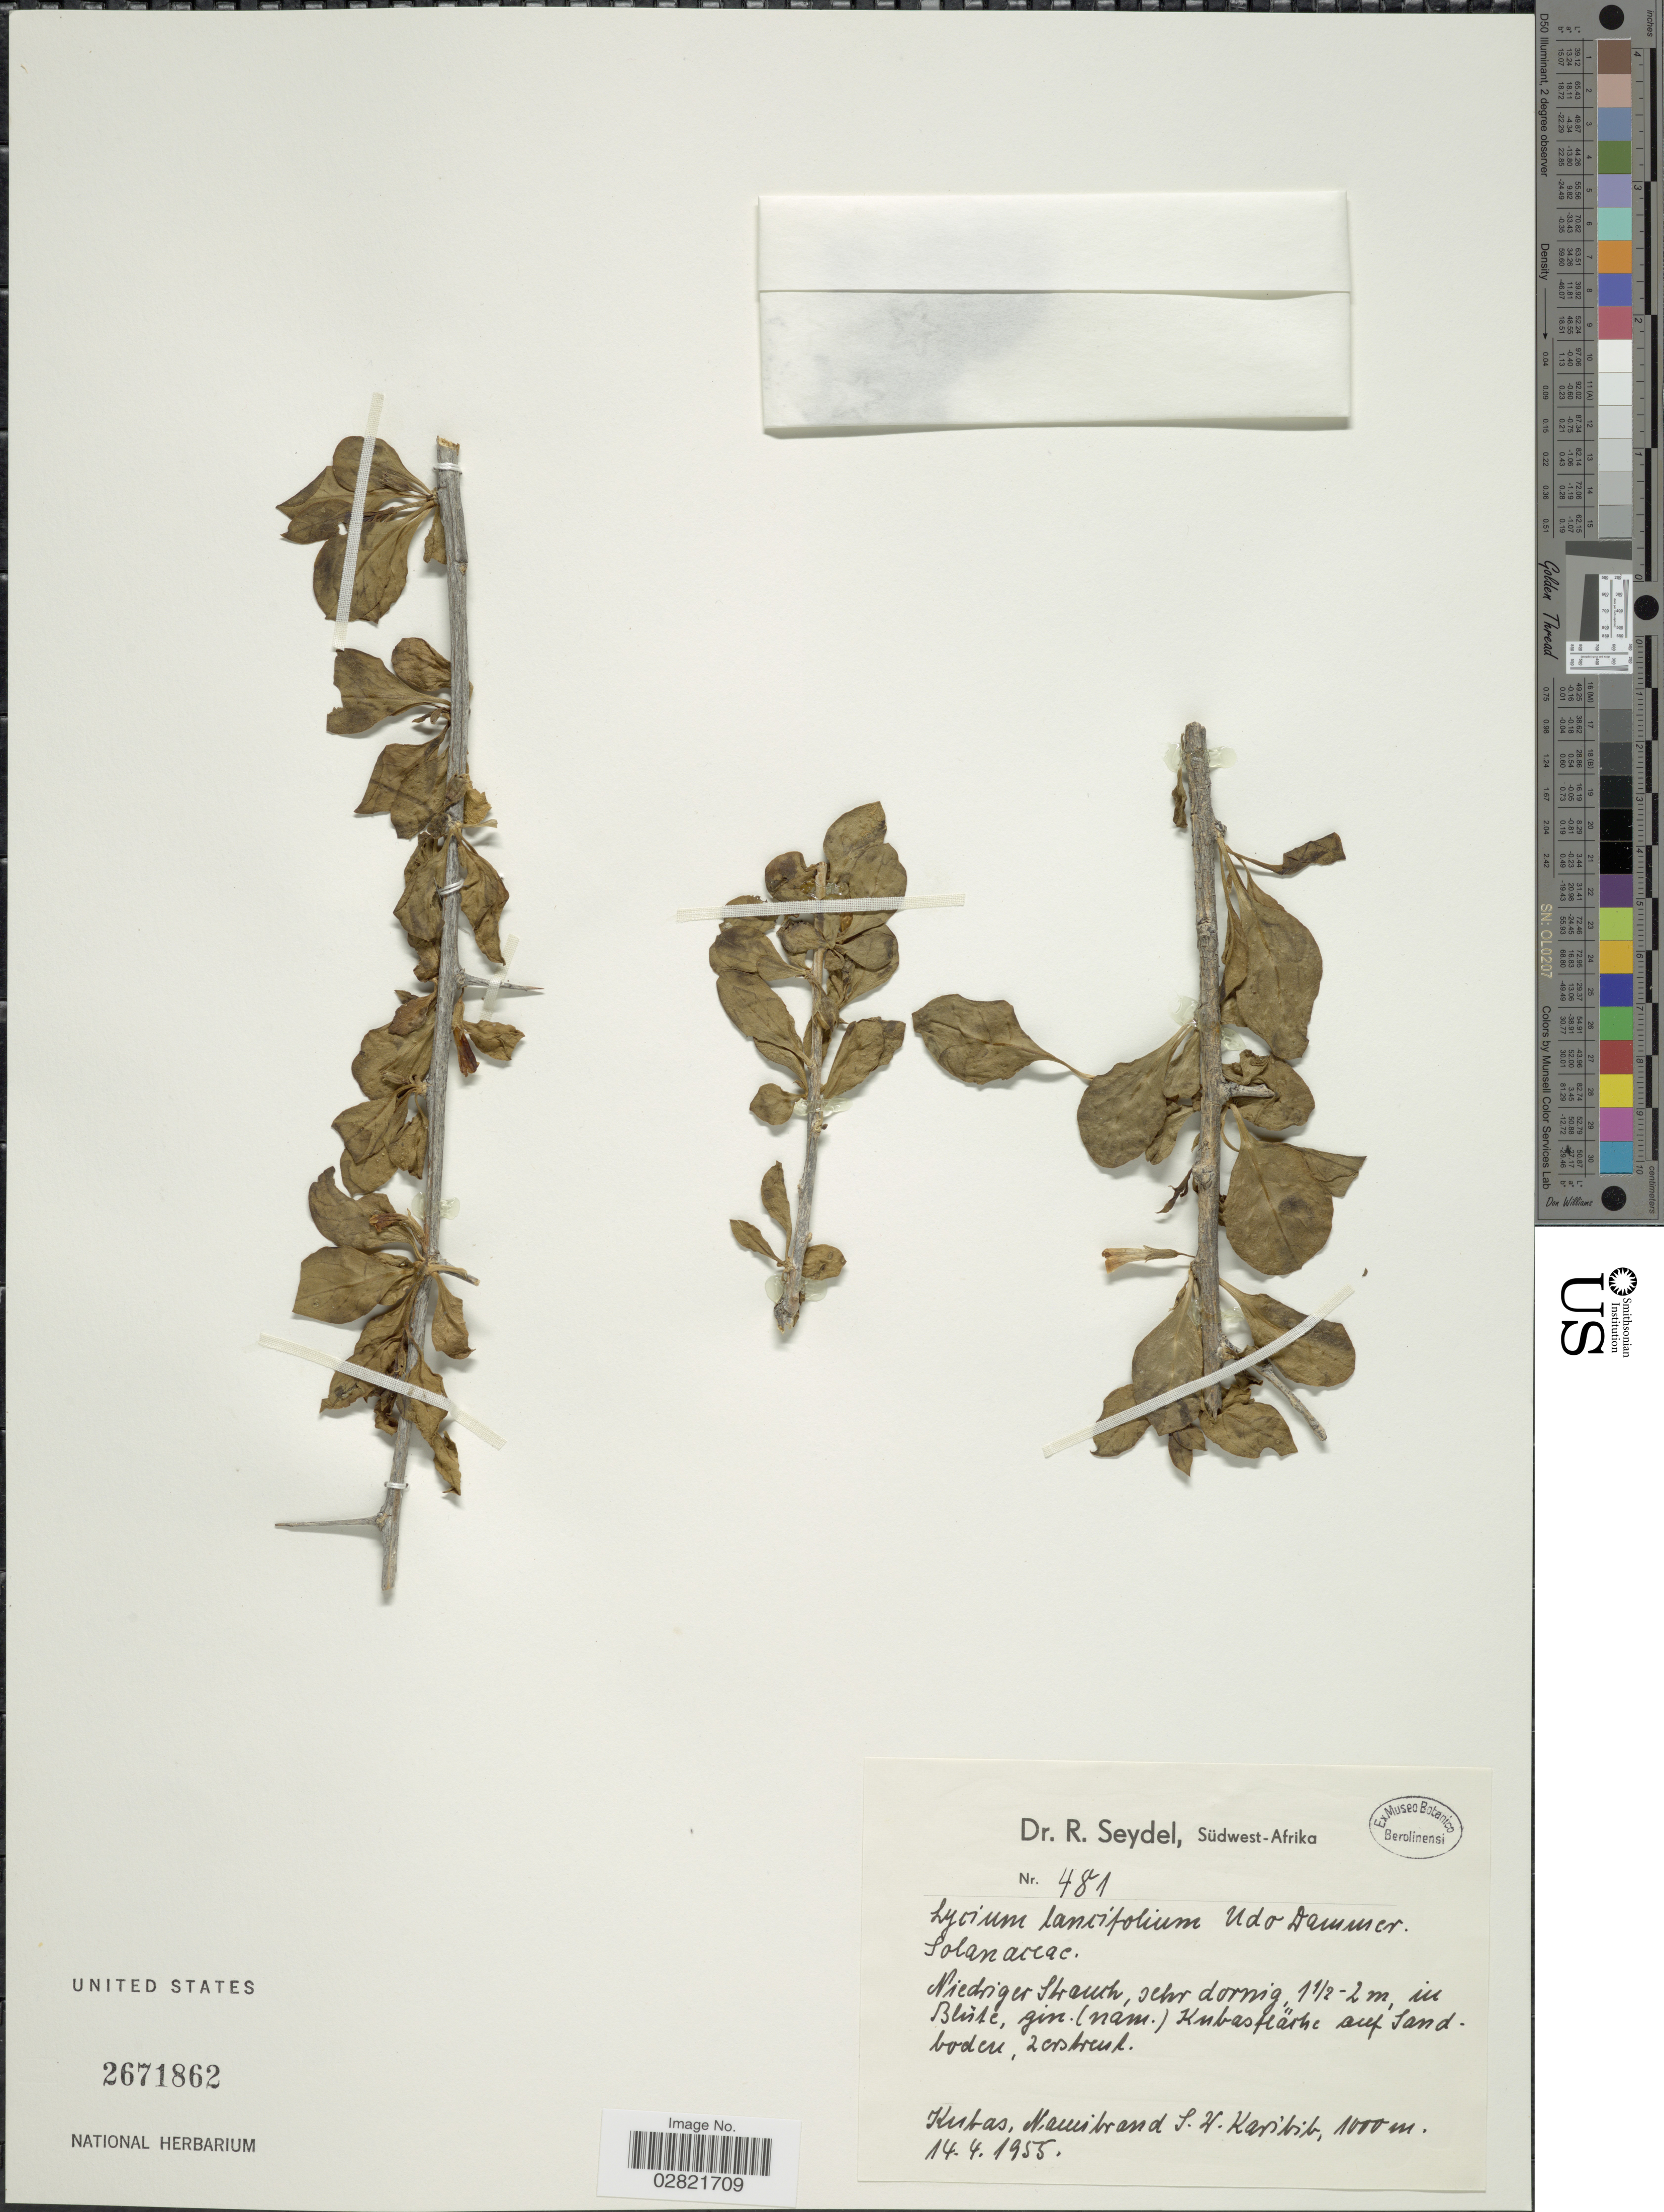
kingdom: Plantae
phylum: Tracheophyta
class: Magnoliopsida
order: Solanales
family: Solanaceae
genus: Lycium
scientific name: Lycium eenii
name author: S. Moore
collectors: R. Seydel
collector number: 481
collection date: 1955-04-14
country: Namibia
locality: Südwest-Afrika. Kutas, Namibrand S. W. Karibib.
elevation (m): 1000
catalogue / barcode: US 2671862